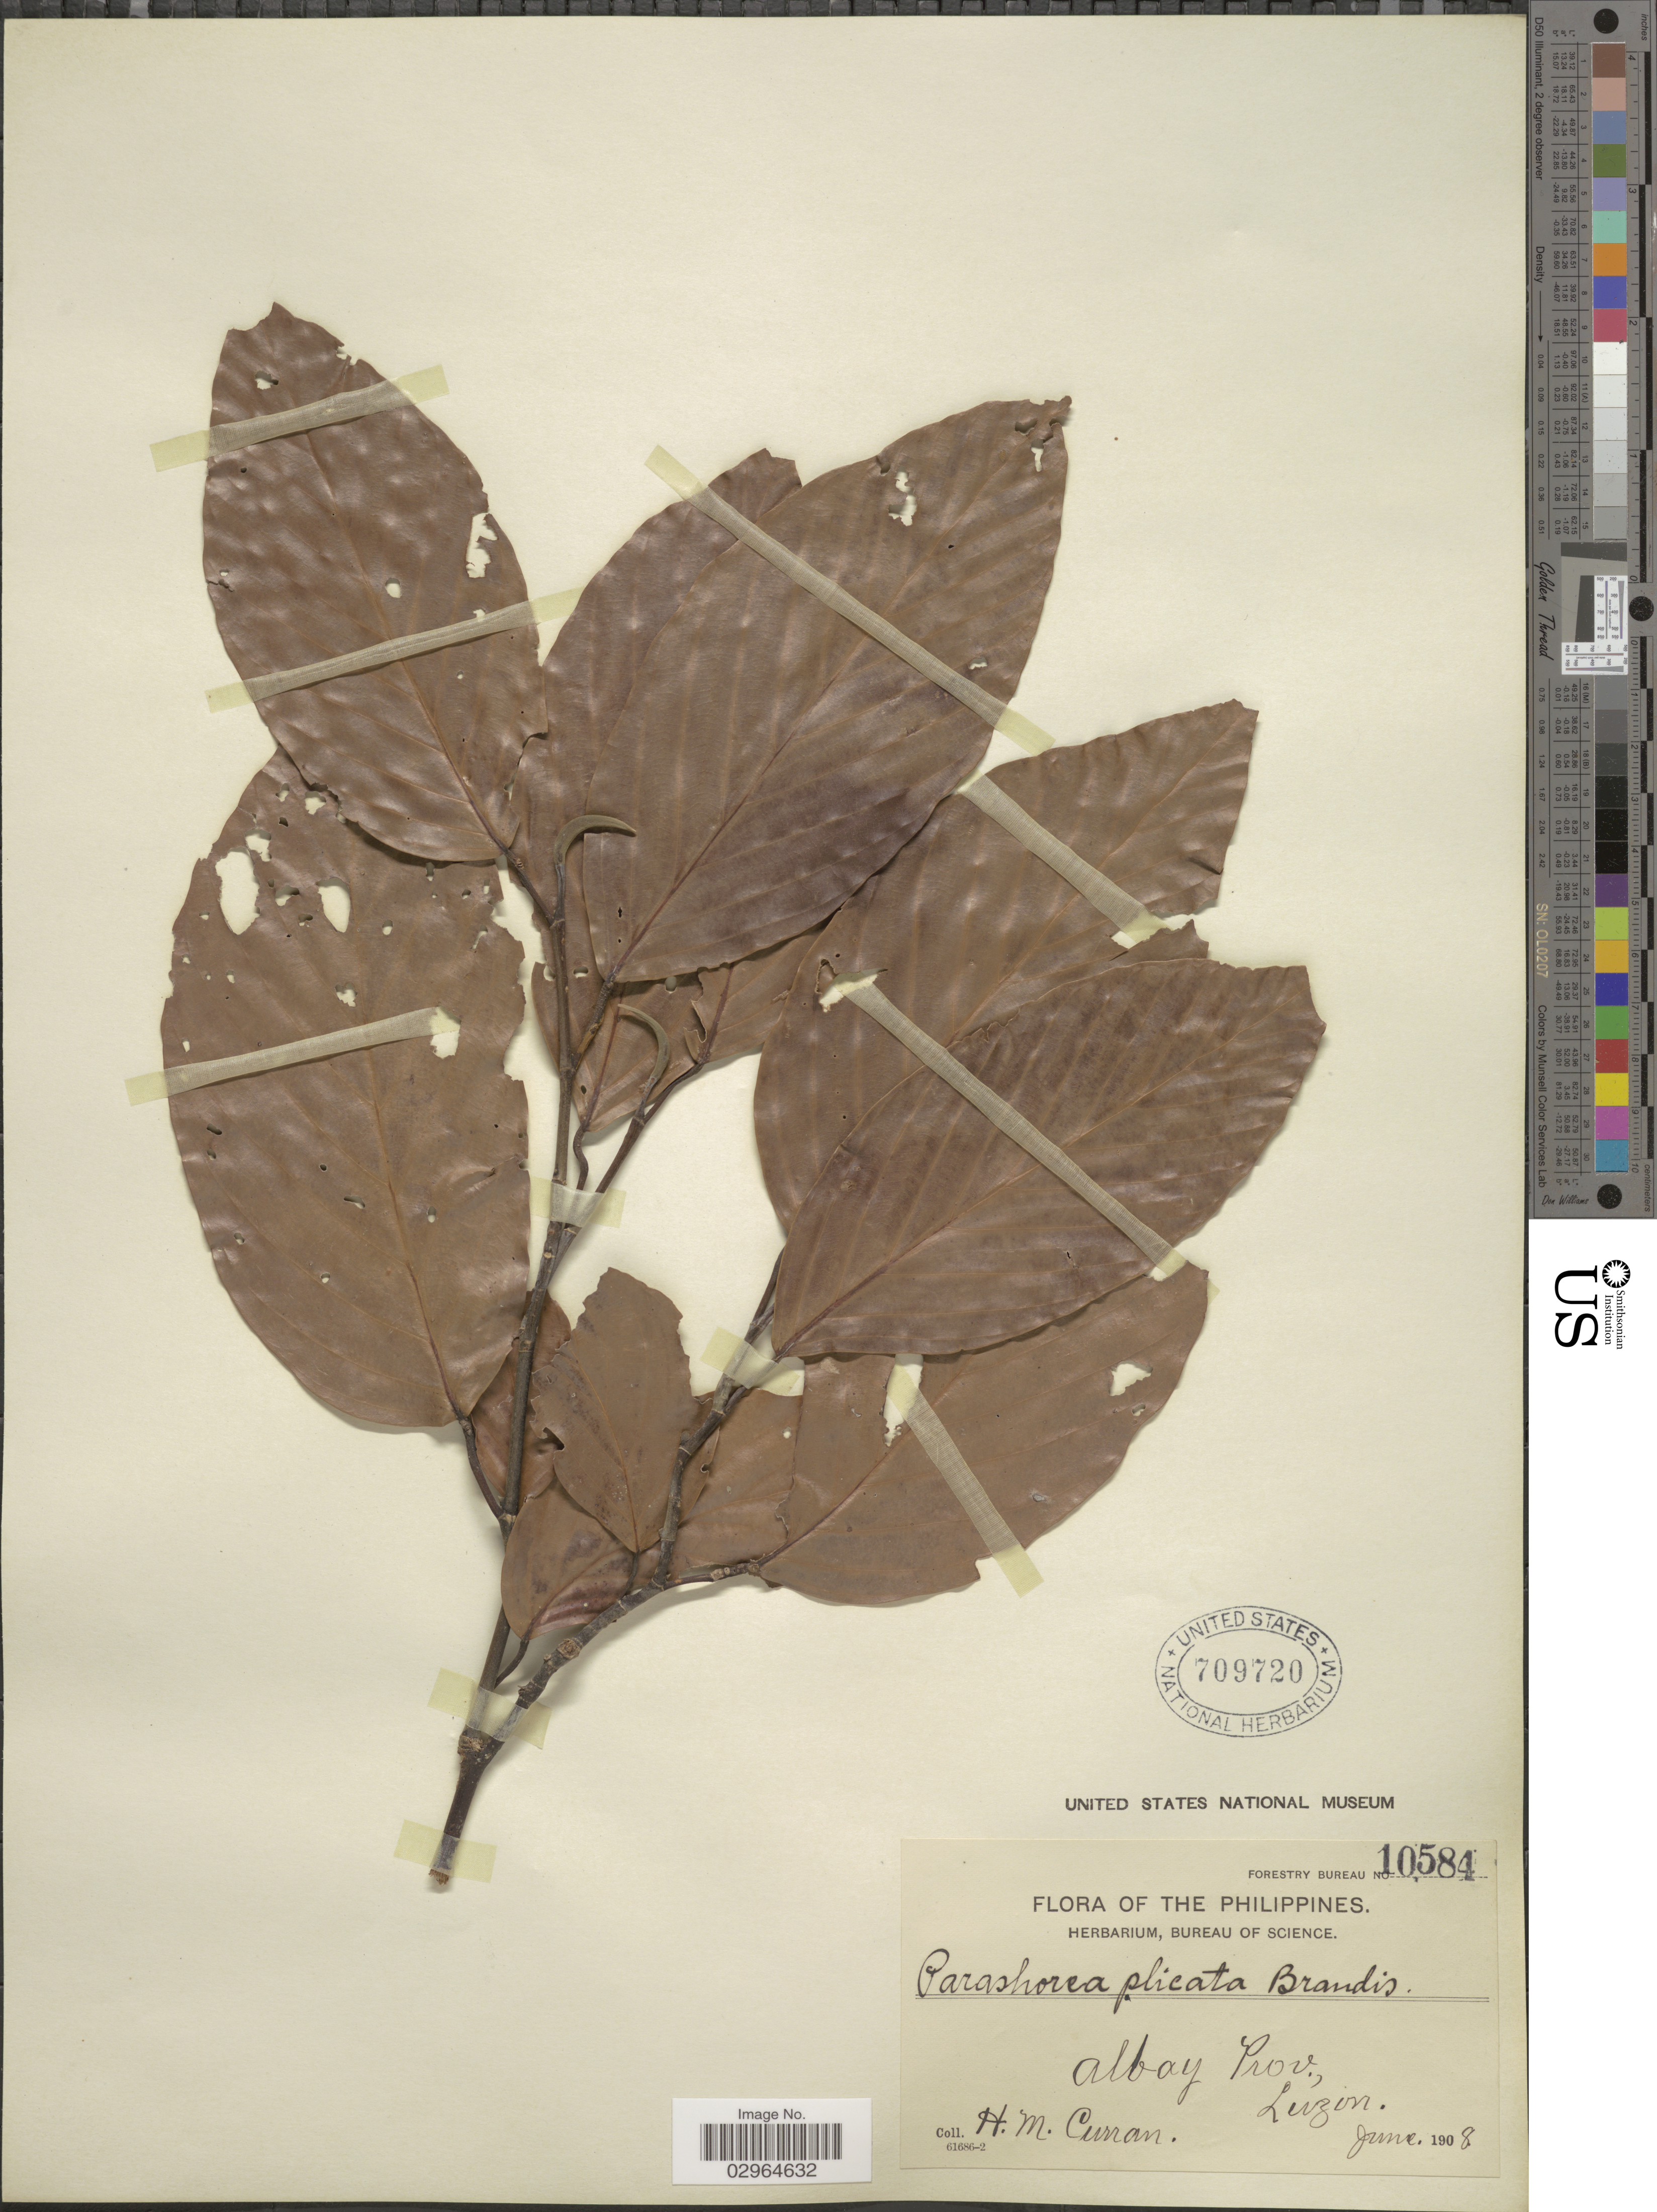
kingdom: Plantae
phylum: Tracheophyta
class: Magnoliopsida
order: Malvales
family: Dipterocarpaceae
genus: Parashorea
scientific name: Parashorea malaanonan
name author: (Blanco) Merr.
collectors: H. M. Curran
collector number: Forestry Bureau 10584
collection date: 1908-06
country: Philippines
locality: Albay Prov., Luzon.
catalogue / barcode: US 709720